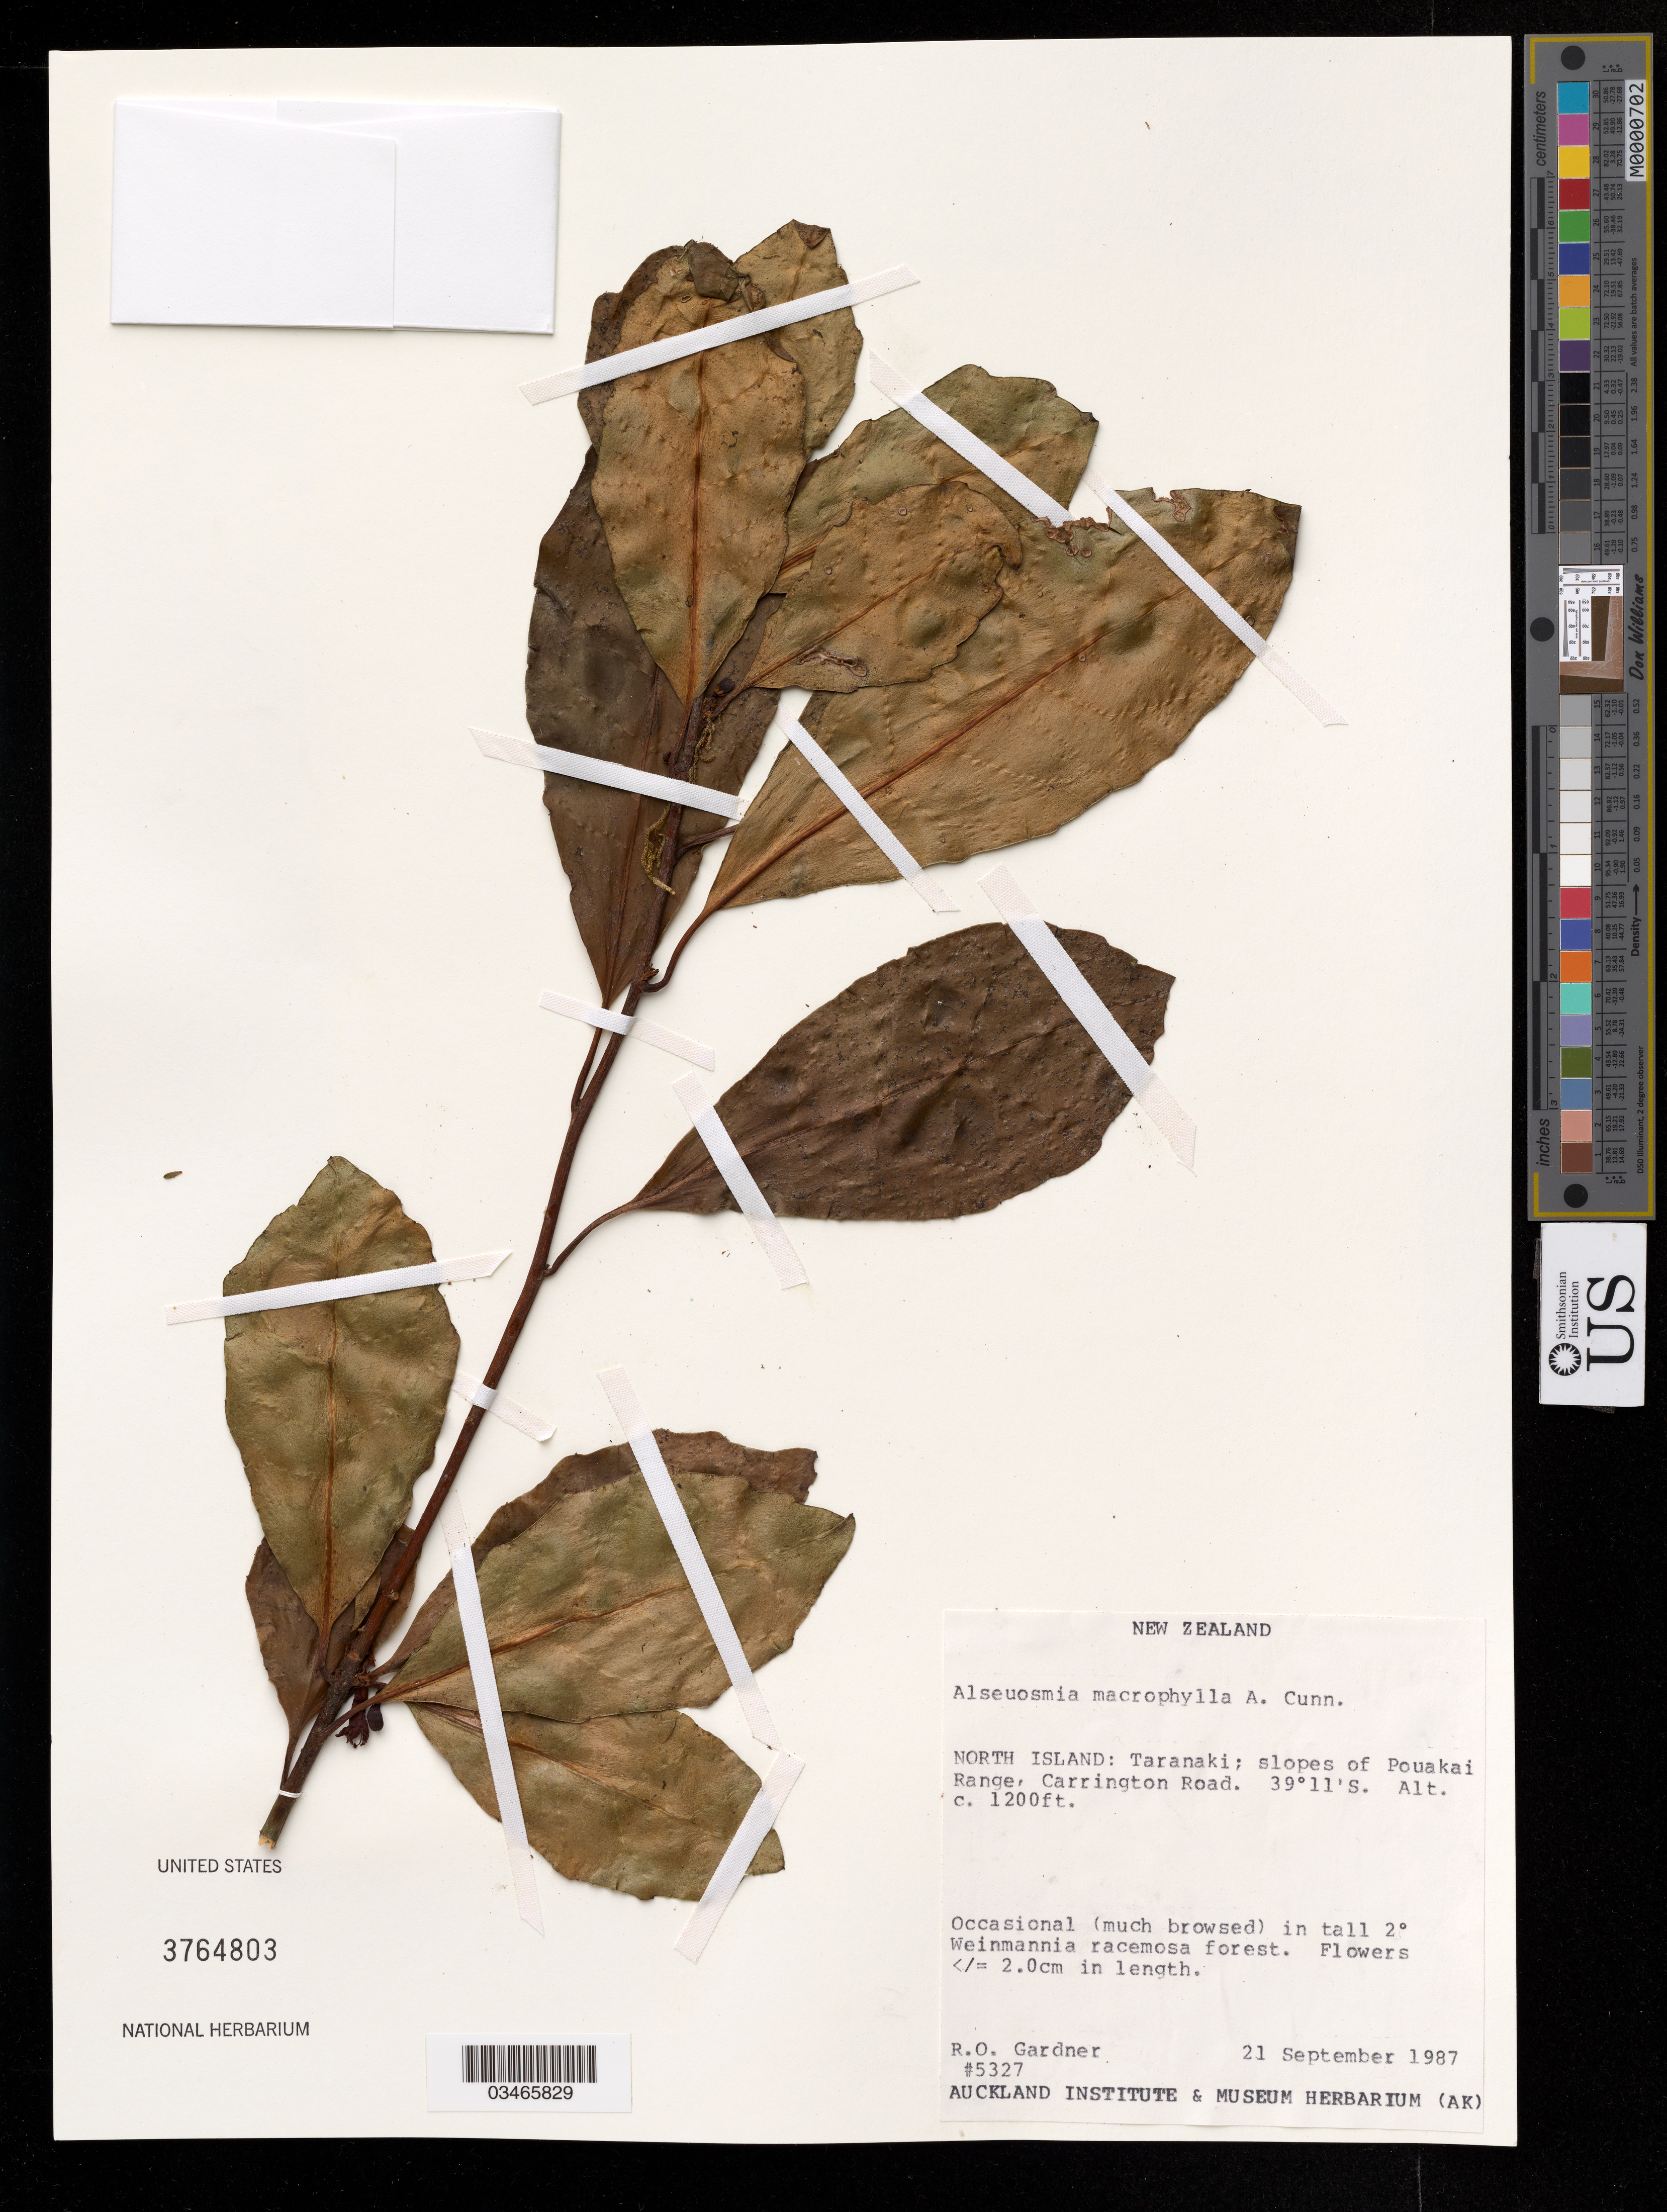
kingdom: Plantae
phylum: Tracheophyta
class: Magnoliopsida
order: Asterales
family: Alseuosmiaceae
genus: Alseuosmia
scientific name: Alseuosmia macrophylla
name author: A. Cunn.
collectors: R. Gardner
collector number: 5327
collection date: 1987-09-21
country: New Zealand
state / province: Taranaki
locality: North Island, slopes of Pouakai Range, Carrington Road.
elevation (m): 366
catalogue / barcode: US 3764803